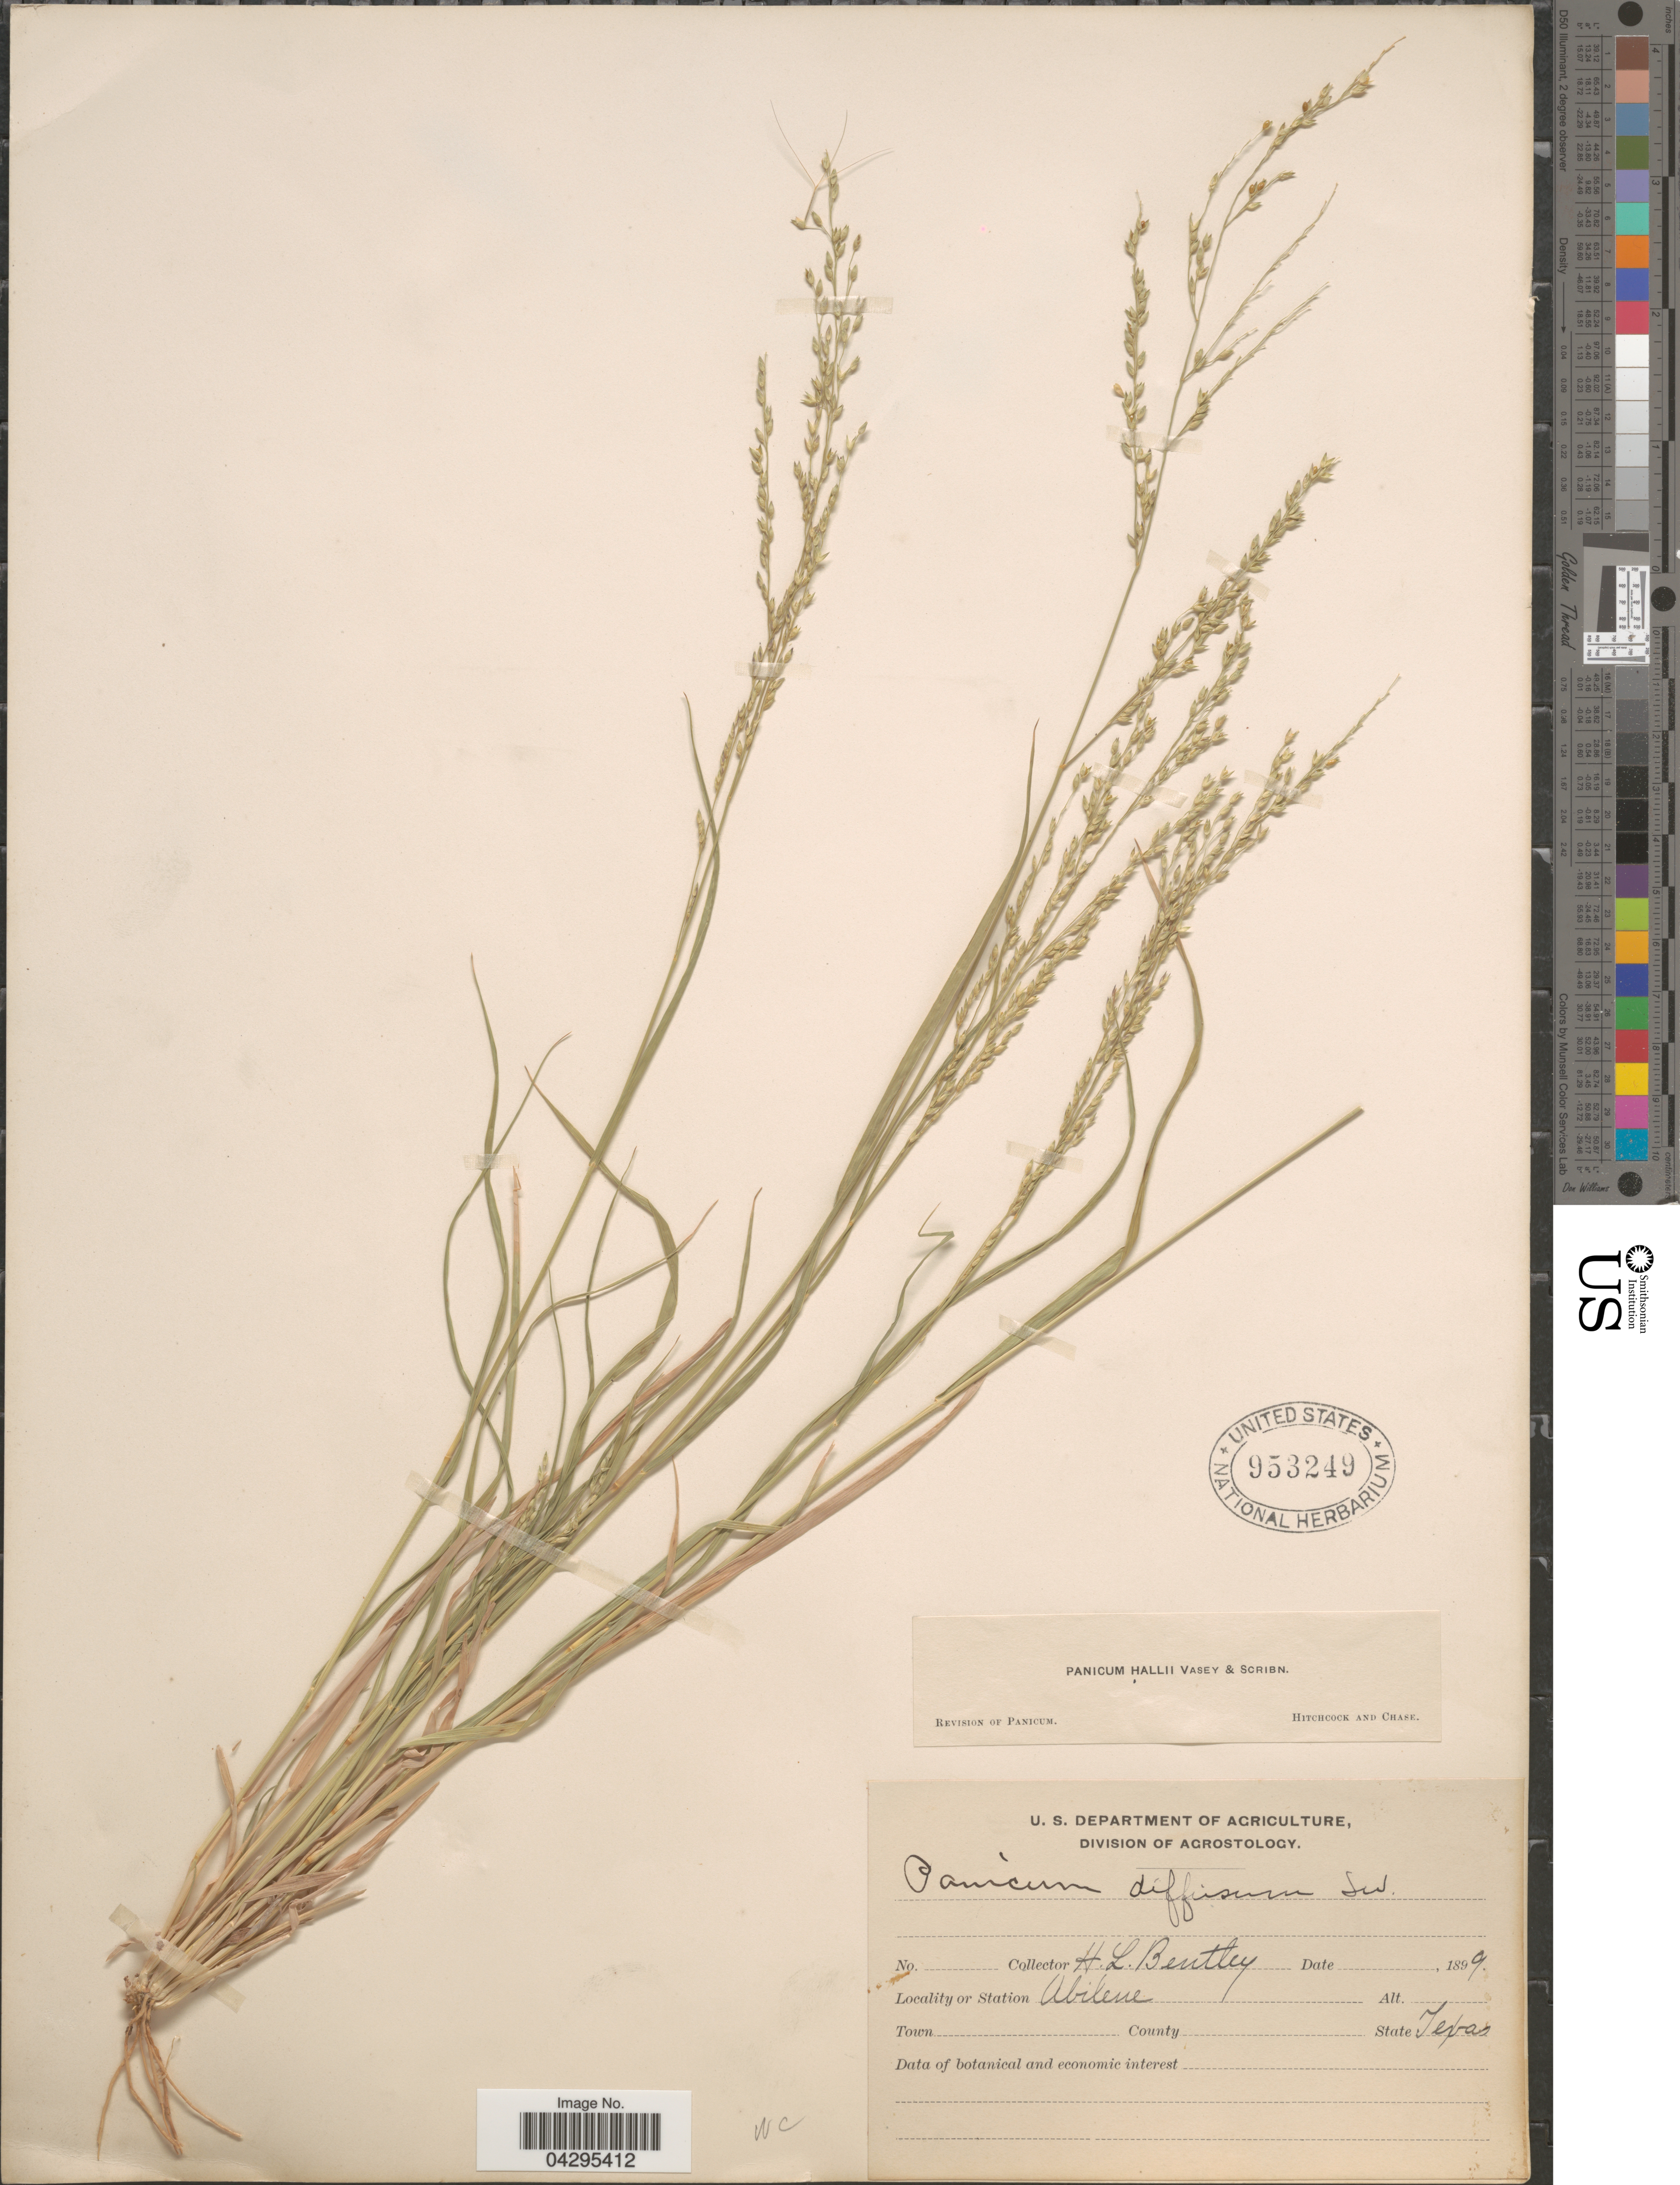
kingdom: Plantae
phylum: Tracheophyta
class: Liliopsida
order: Poales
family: Poaceae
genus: Panicum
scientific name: Panicum hallii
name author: Vasey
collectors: H. Bentley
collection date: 1899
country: United States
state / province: Texas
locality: Abilene.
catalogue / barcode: US 953249